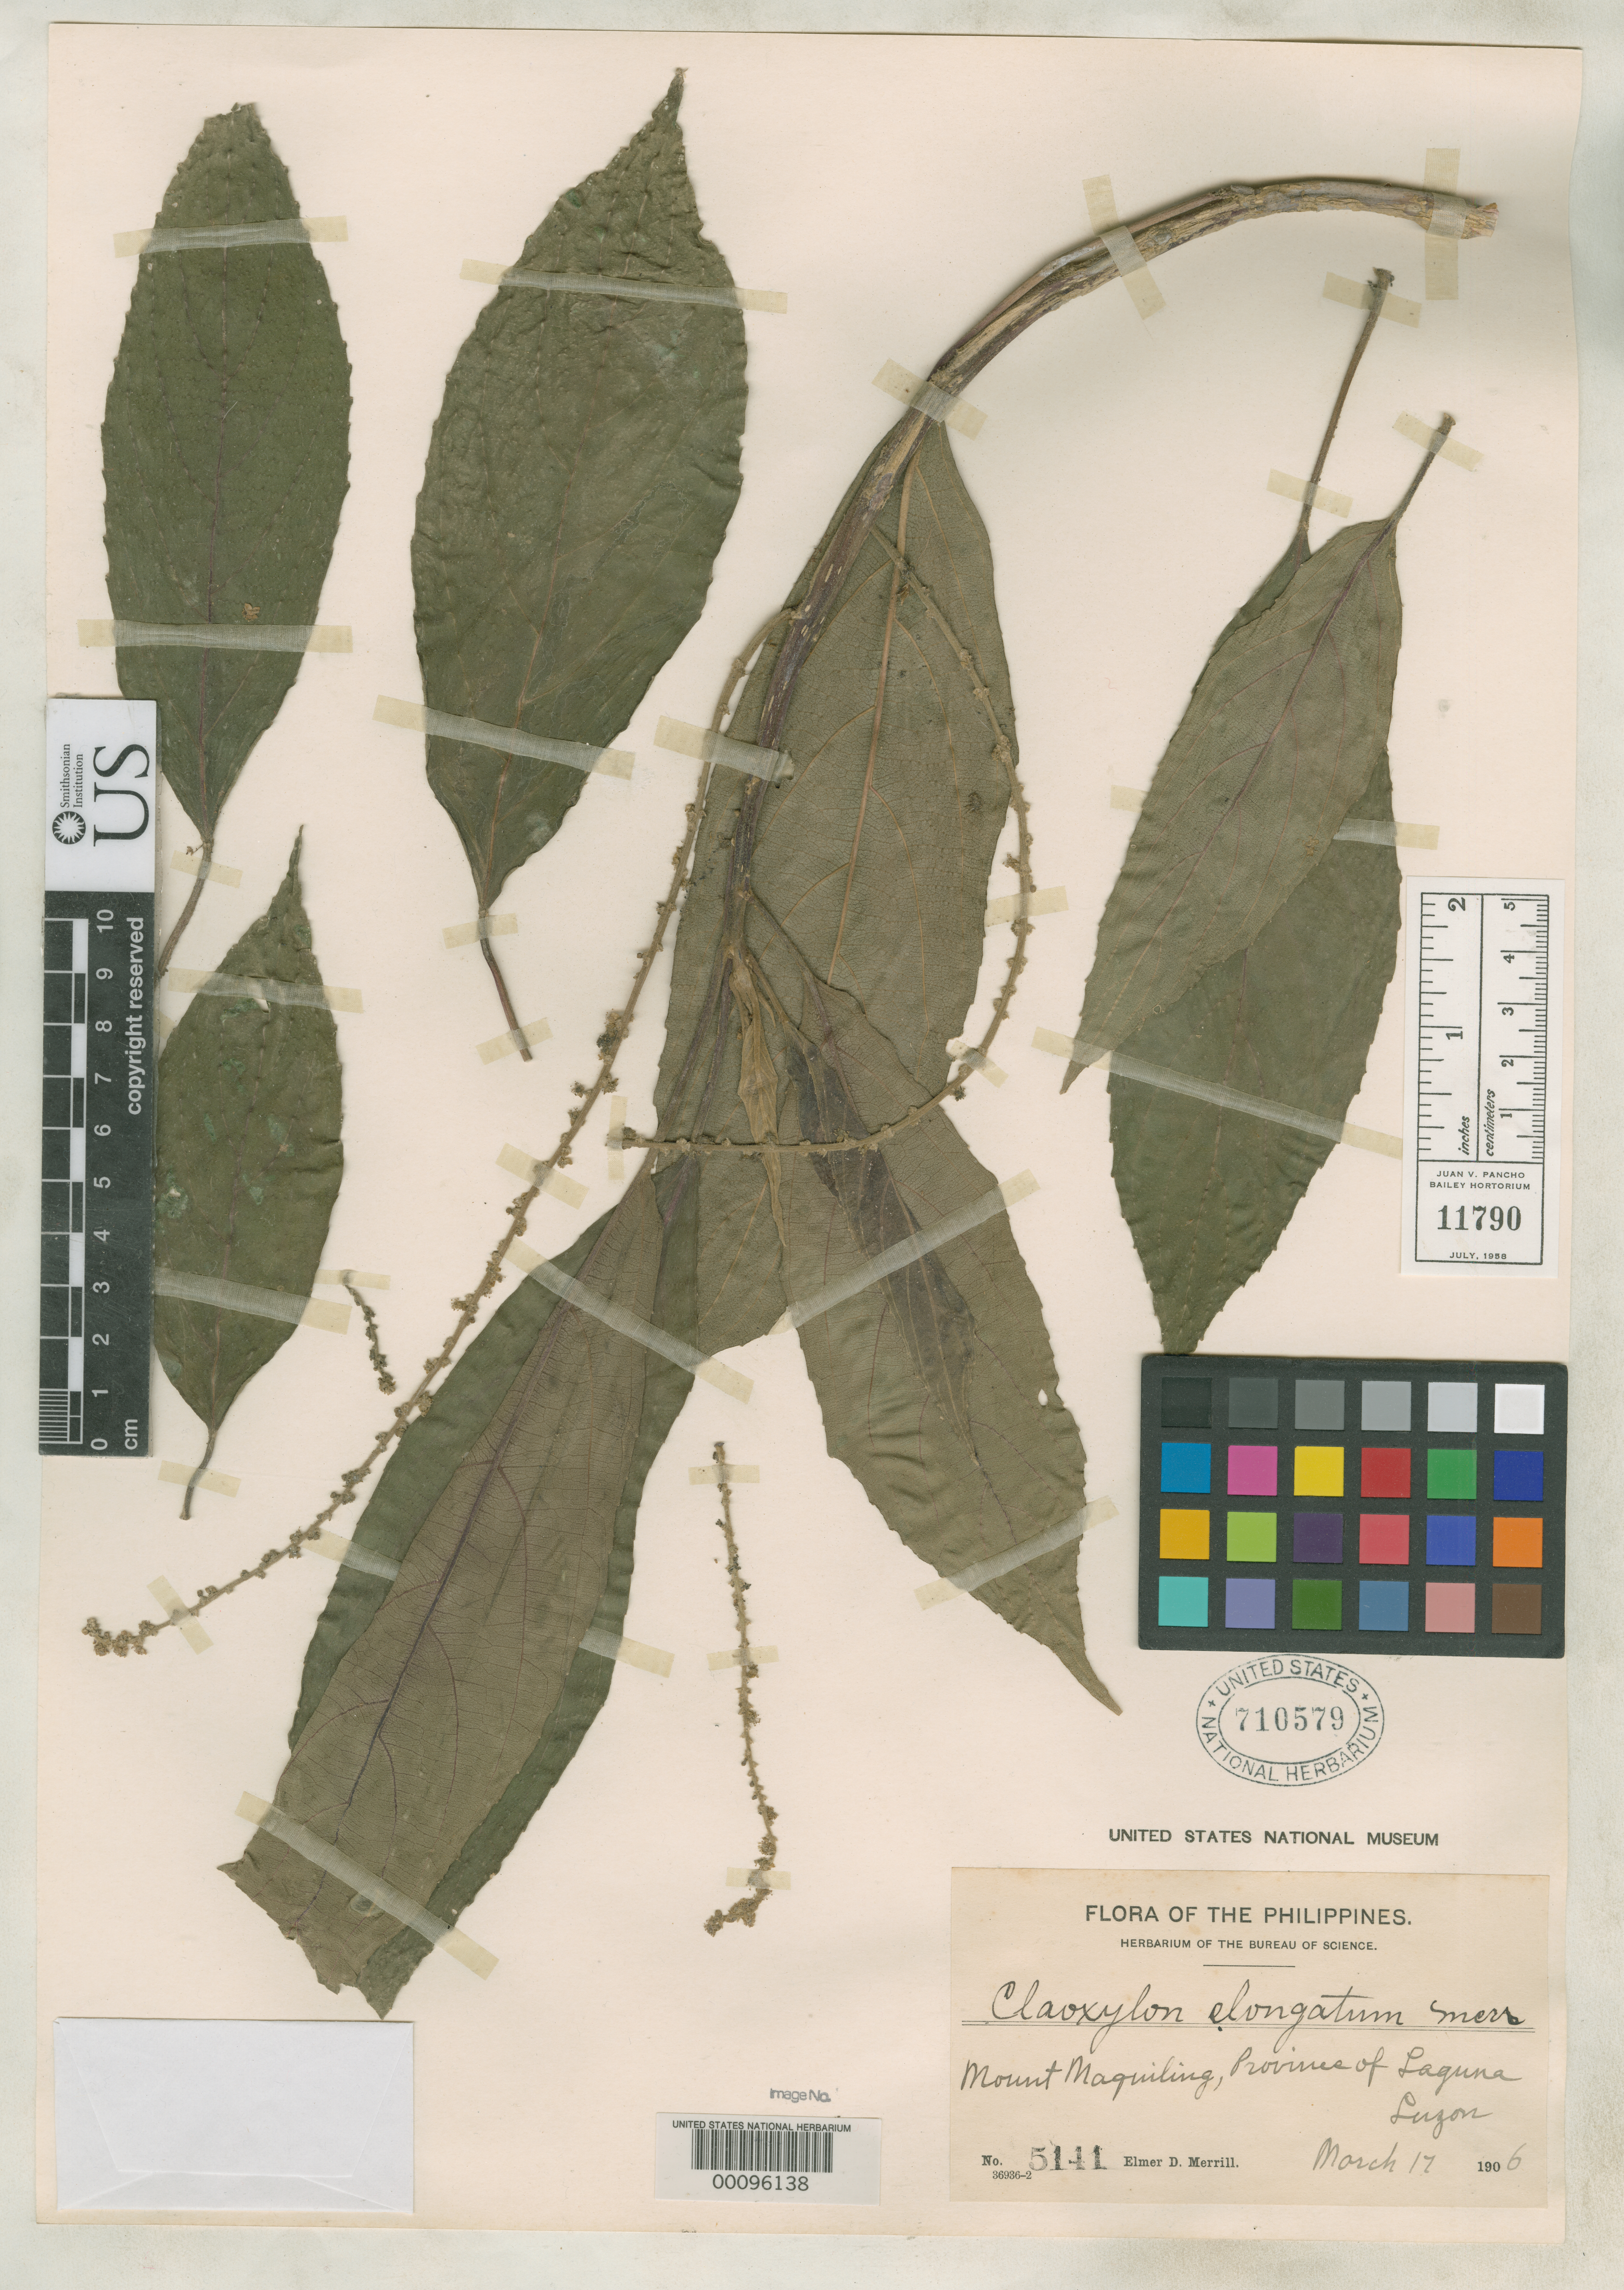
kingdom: Plantae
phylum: Tracheophyta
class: Magnoliopsida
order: Malpighiales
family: Euphorbiaceae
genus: Claoxylon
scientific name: Claoxylon elongatum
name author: Merr.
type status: Isotype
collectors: E. D. Merrill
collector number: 5141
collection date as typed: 17 Mar 1906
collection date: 1906-03-17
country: Philippines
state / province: Calabarzon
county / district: Laguna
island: Luzon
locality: Mt. Maquiling.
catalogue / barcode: US 710579